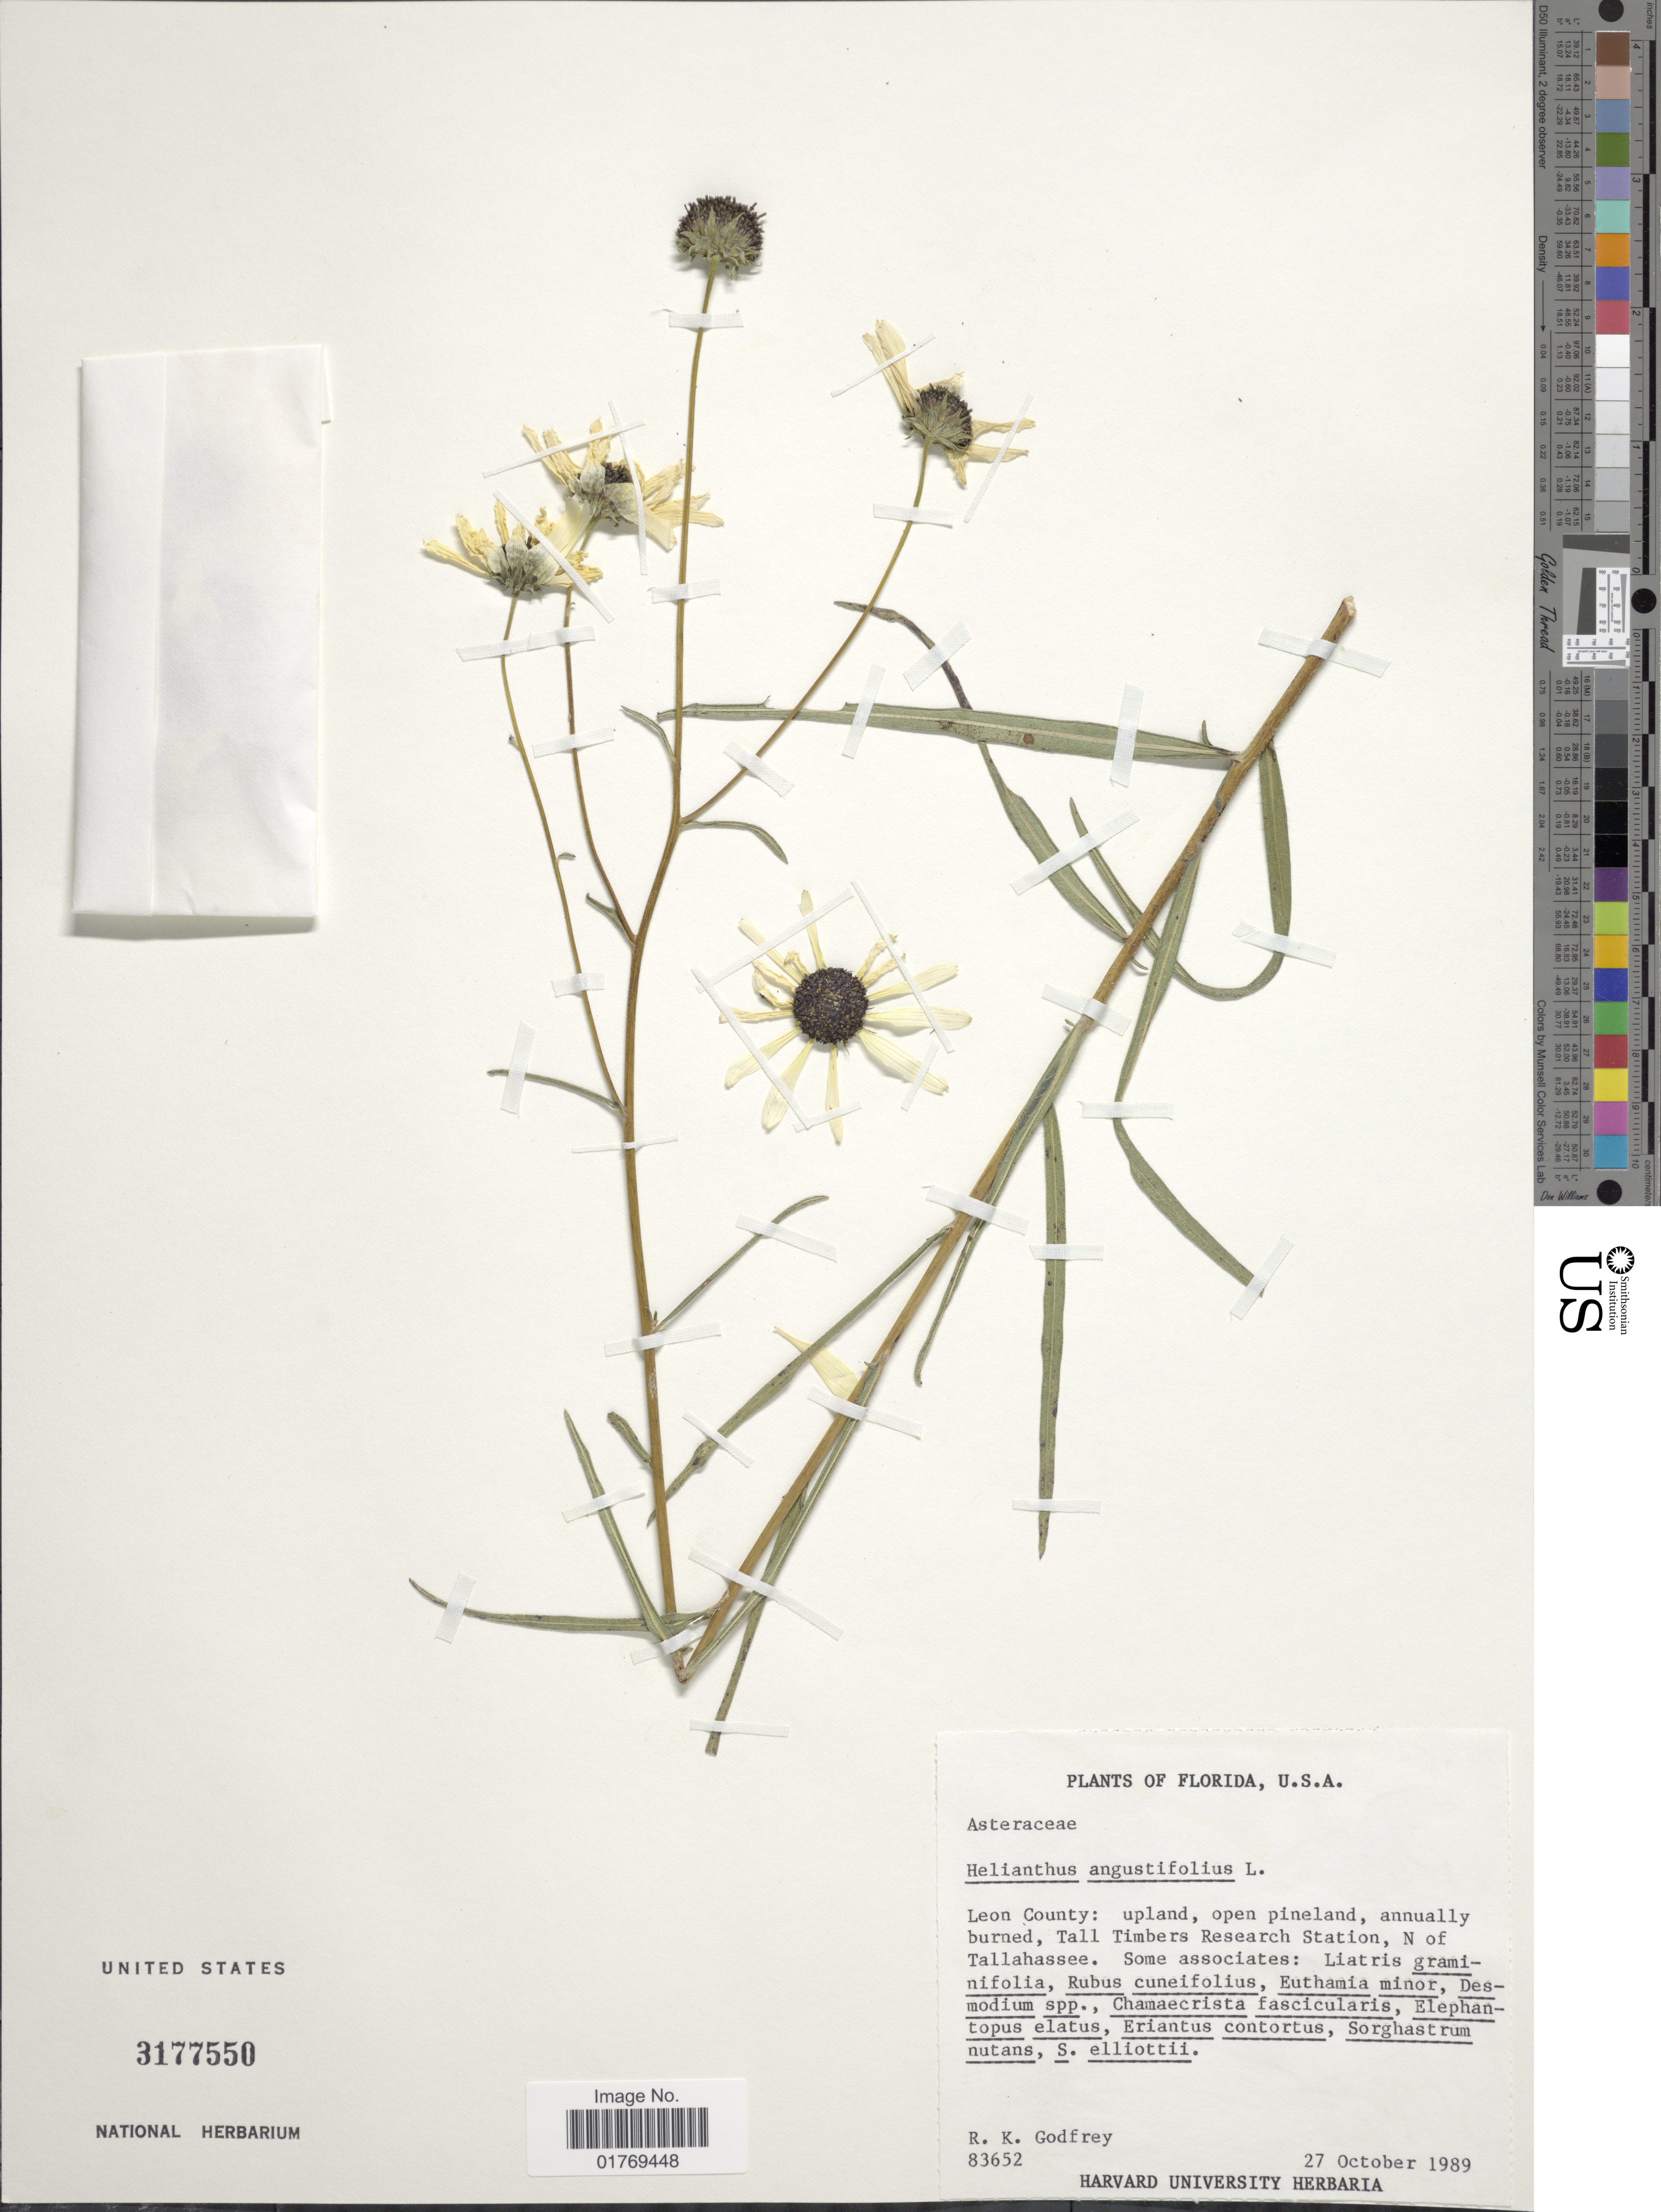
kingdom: Plantae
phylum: Tracheophyta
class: Magnoliopsida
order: Asterales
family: Asteraceae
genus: Helianthus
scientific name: Helianthus angustifolius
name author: L.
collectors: R. K. Godfrey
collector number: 83652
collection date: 1989-10-27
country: United States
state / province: Florida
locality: Leon County: upland, open pineland, annually burned, Tall Timbers Research Station, N of Tallahassee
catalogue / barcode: US 3177550